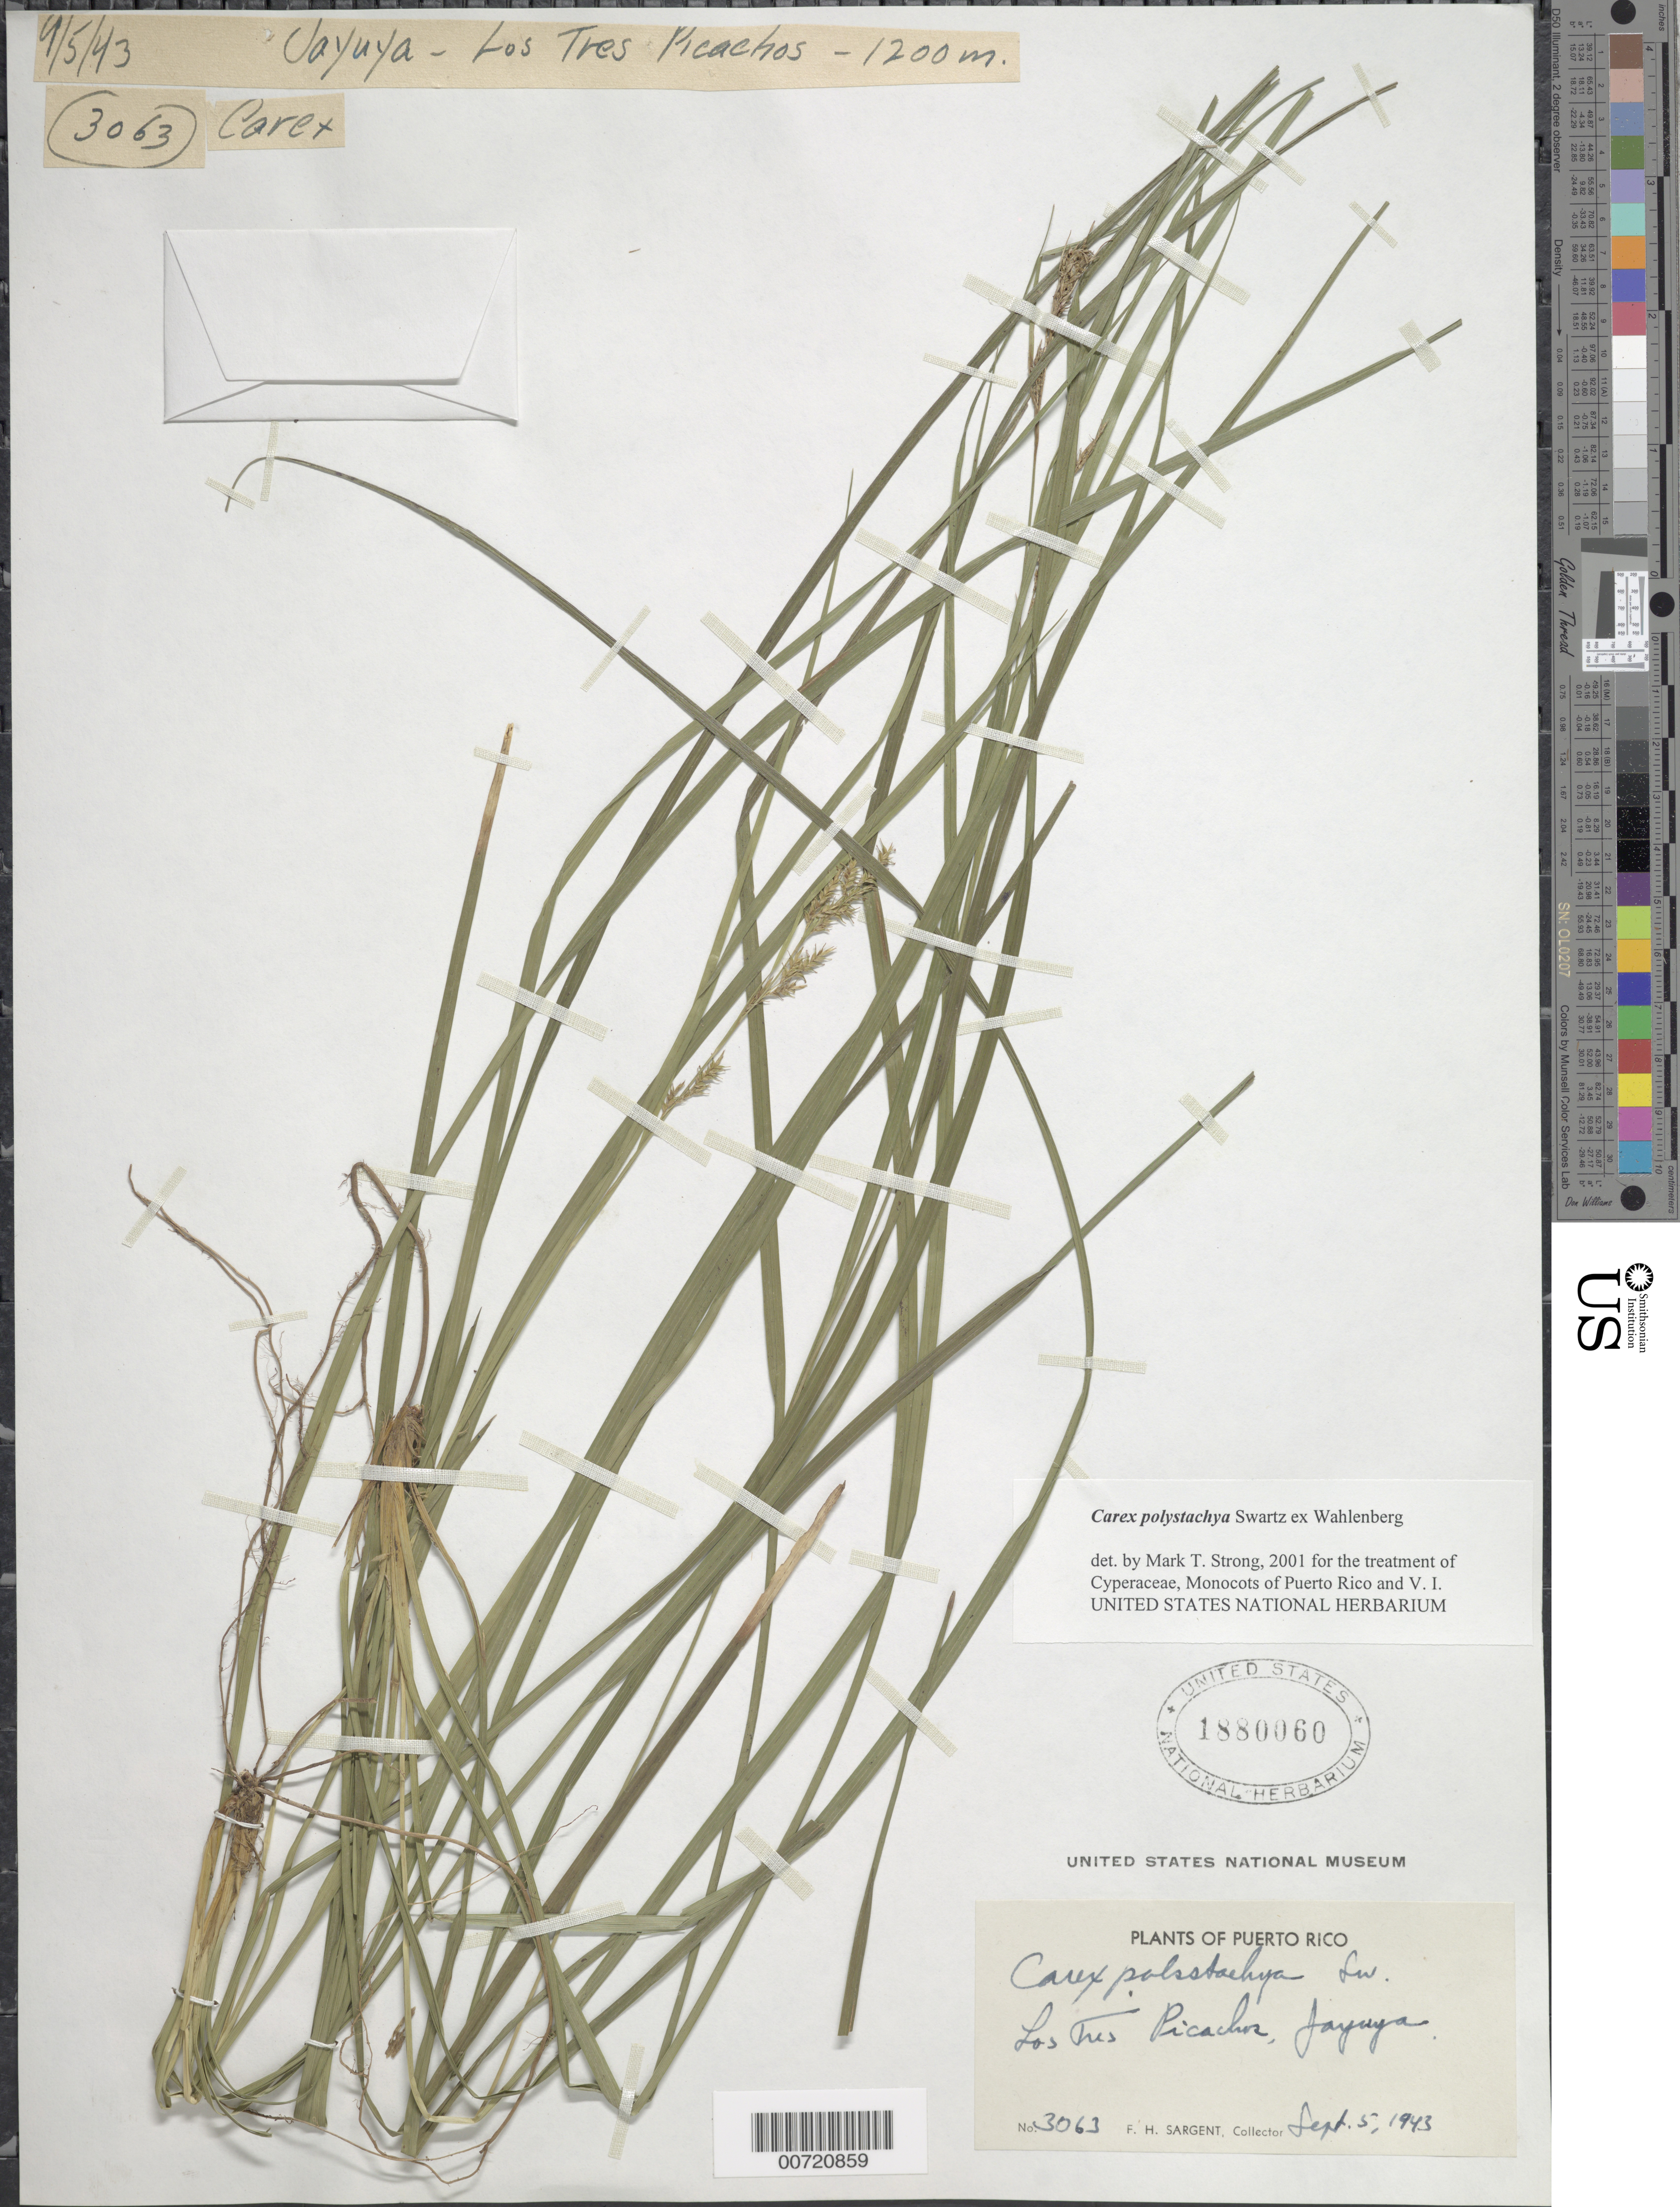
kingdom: Plantae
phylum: Tracheophyta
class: Liliopsida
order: Poales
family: Cyperaceae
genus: Carex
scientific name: Carex polystachya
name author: Sw. ex Wahlenb.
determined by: Strong, M. T., (US), Smithsonian Institution - National Museum of Natural History (UNITED STATES)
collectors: F. H. Sargent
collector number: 3063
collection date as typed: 05 Sep 1943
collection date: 1943-09-05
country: Puerto Rico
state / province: Jayuya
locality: Jayuya: Los Tres Picachos.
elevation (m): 1200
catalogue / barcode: US 1880060